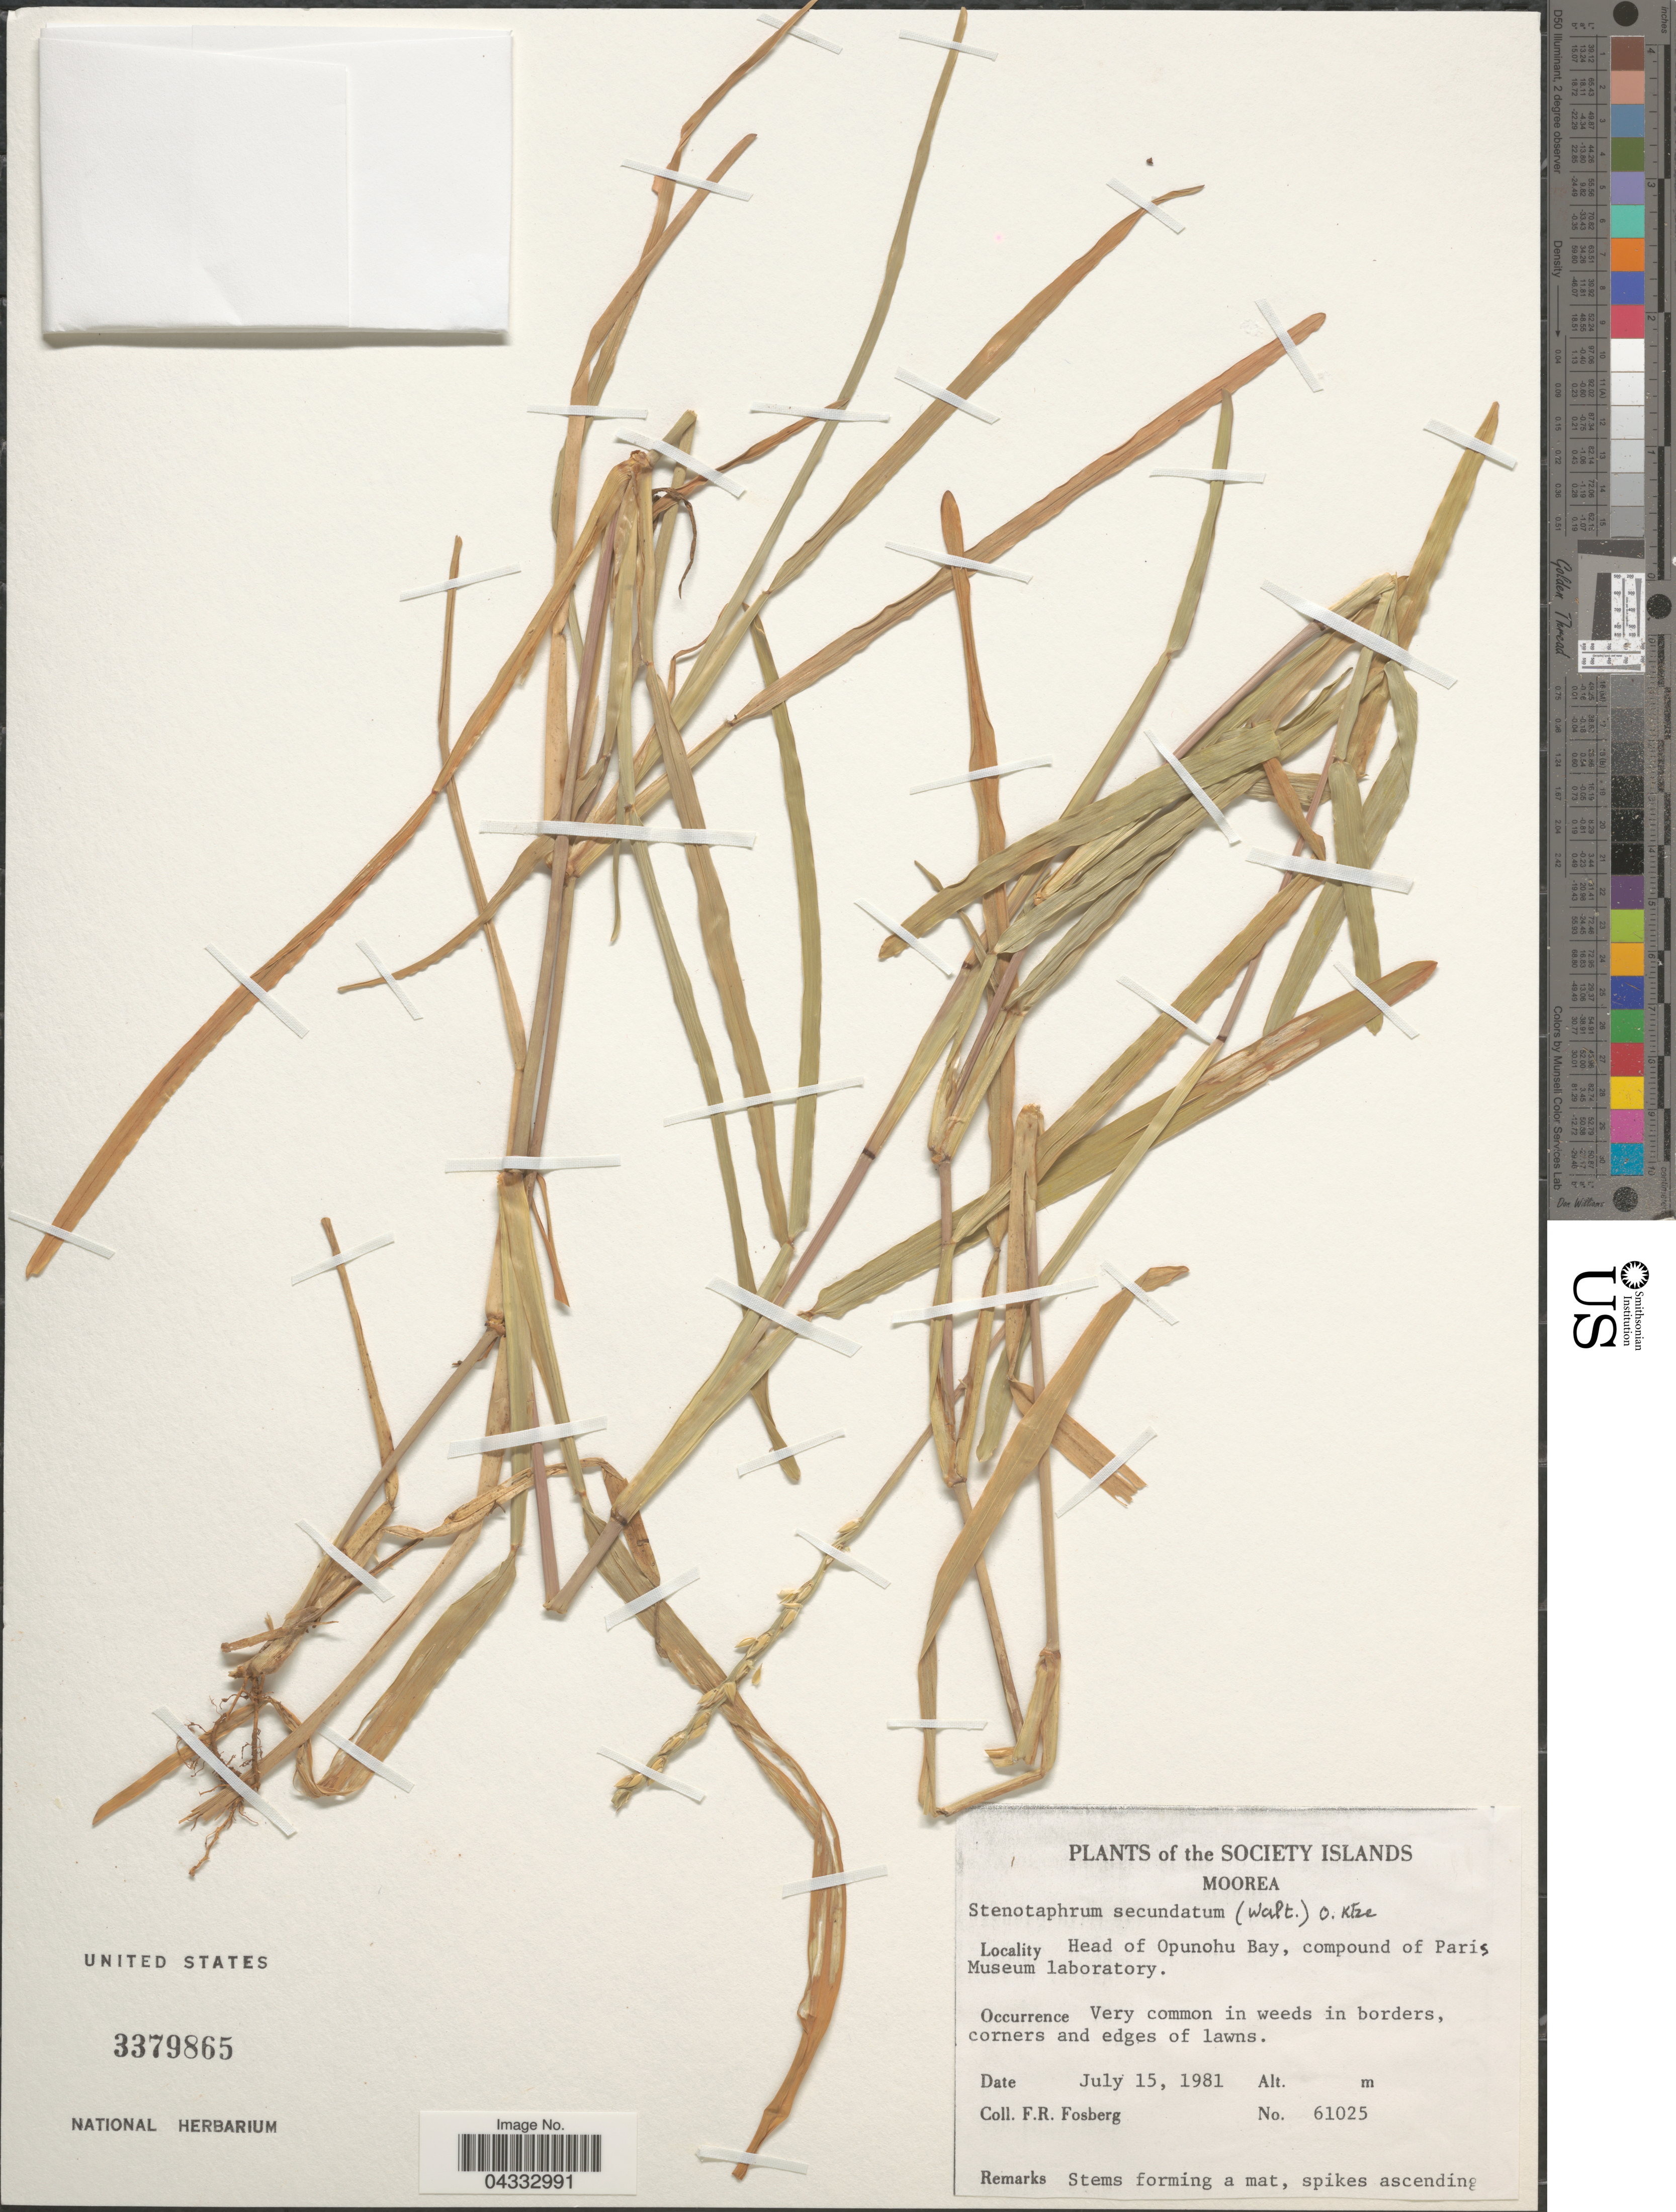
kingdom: Plantae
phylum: Tracheophyta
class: Liliopsida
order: Poales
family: Poaceae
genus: Stenotaphrum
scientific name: Stenotaphrum secundatum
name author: (Walter) Kuntze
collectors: F. R. Fosberg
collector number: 61025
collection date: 1981-07-15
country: French Polynesia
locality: The Society Islands. Moorea. Head of Opunohu Bay, compound of Paris Museum laboratory. Very common in weeds in borders, corners and edges of lawns.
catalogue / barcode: US 3379865